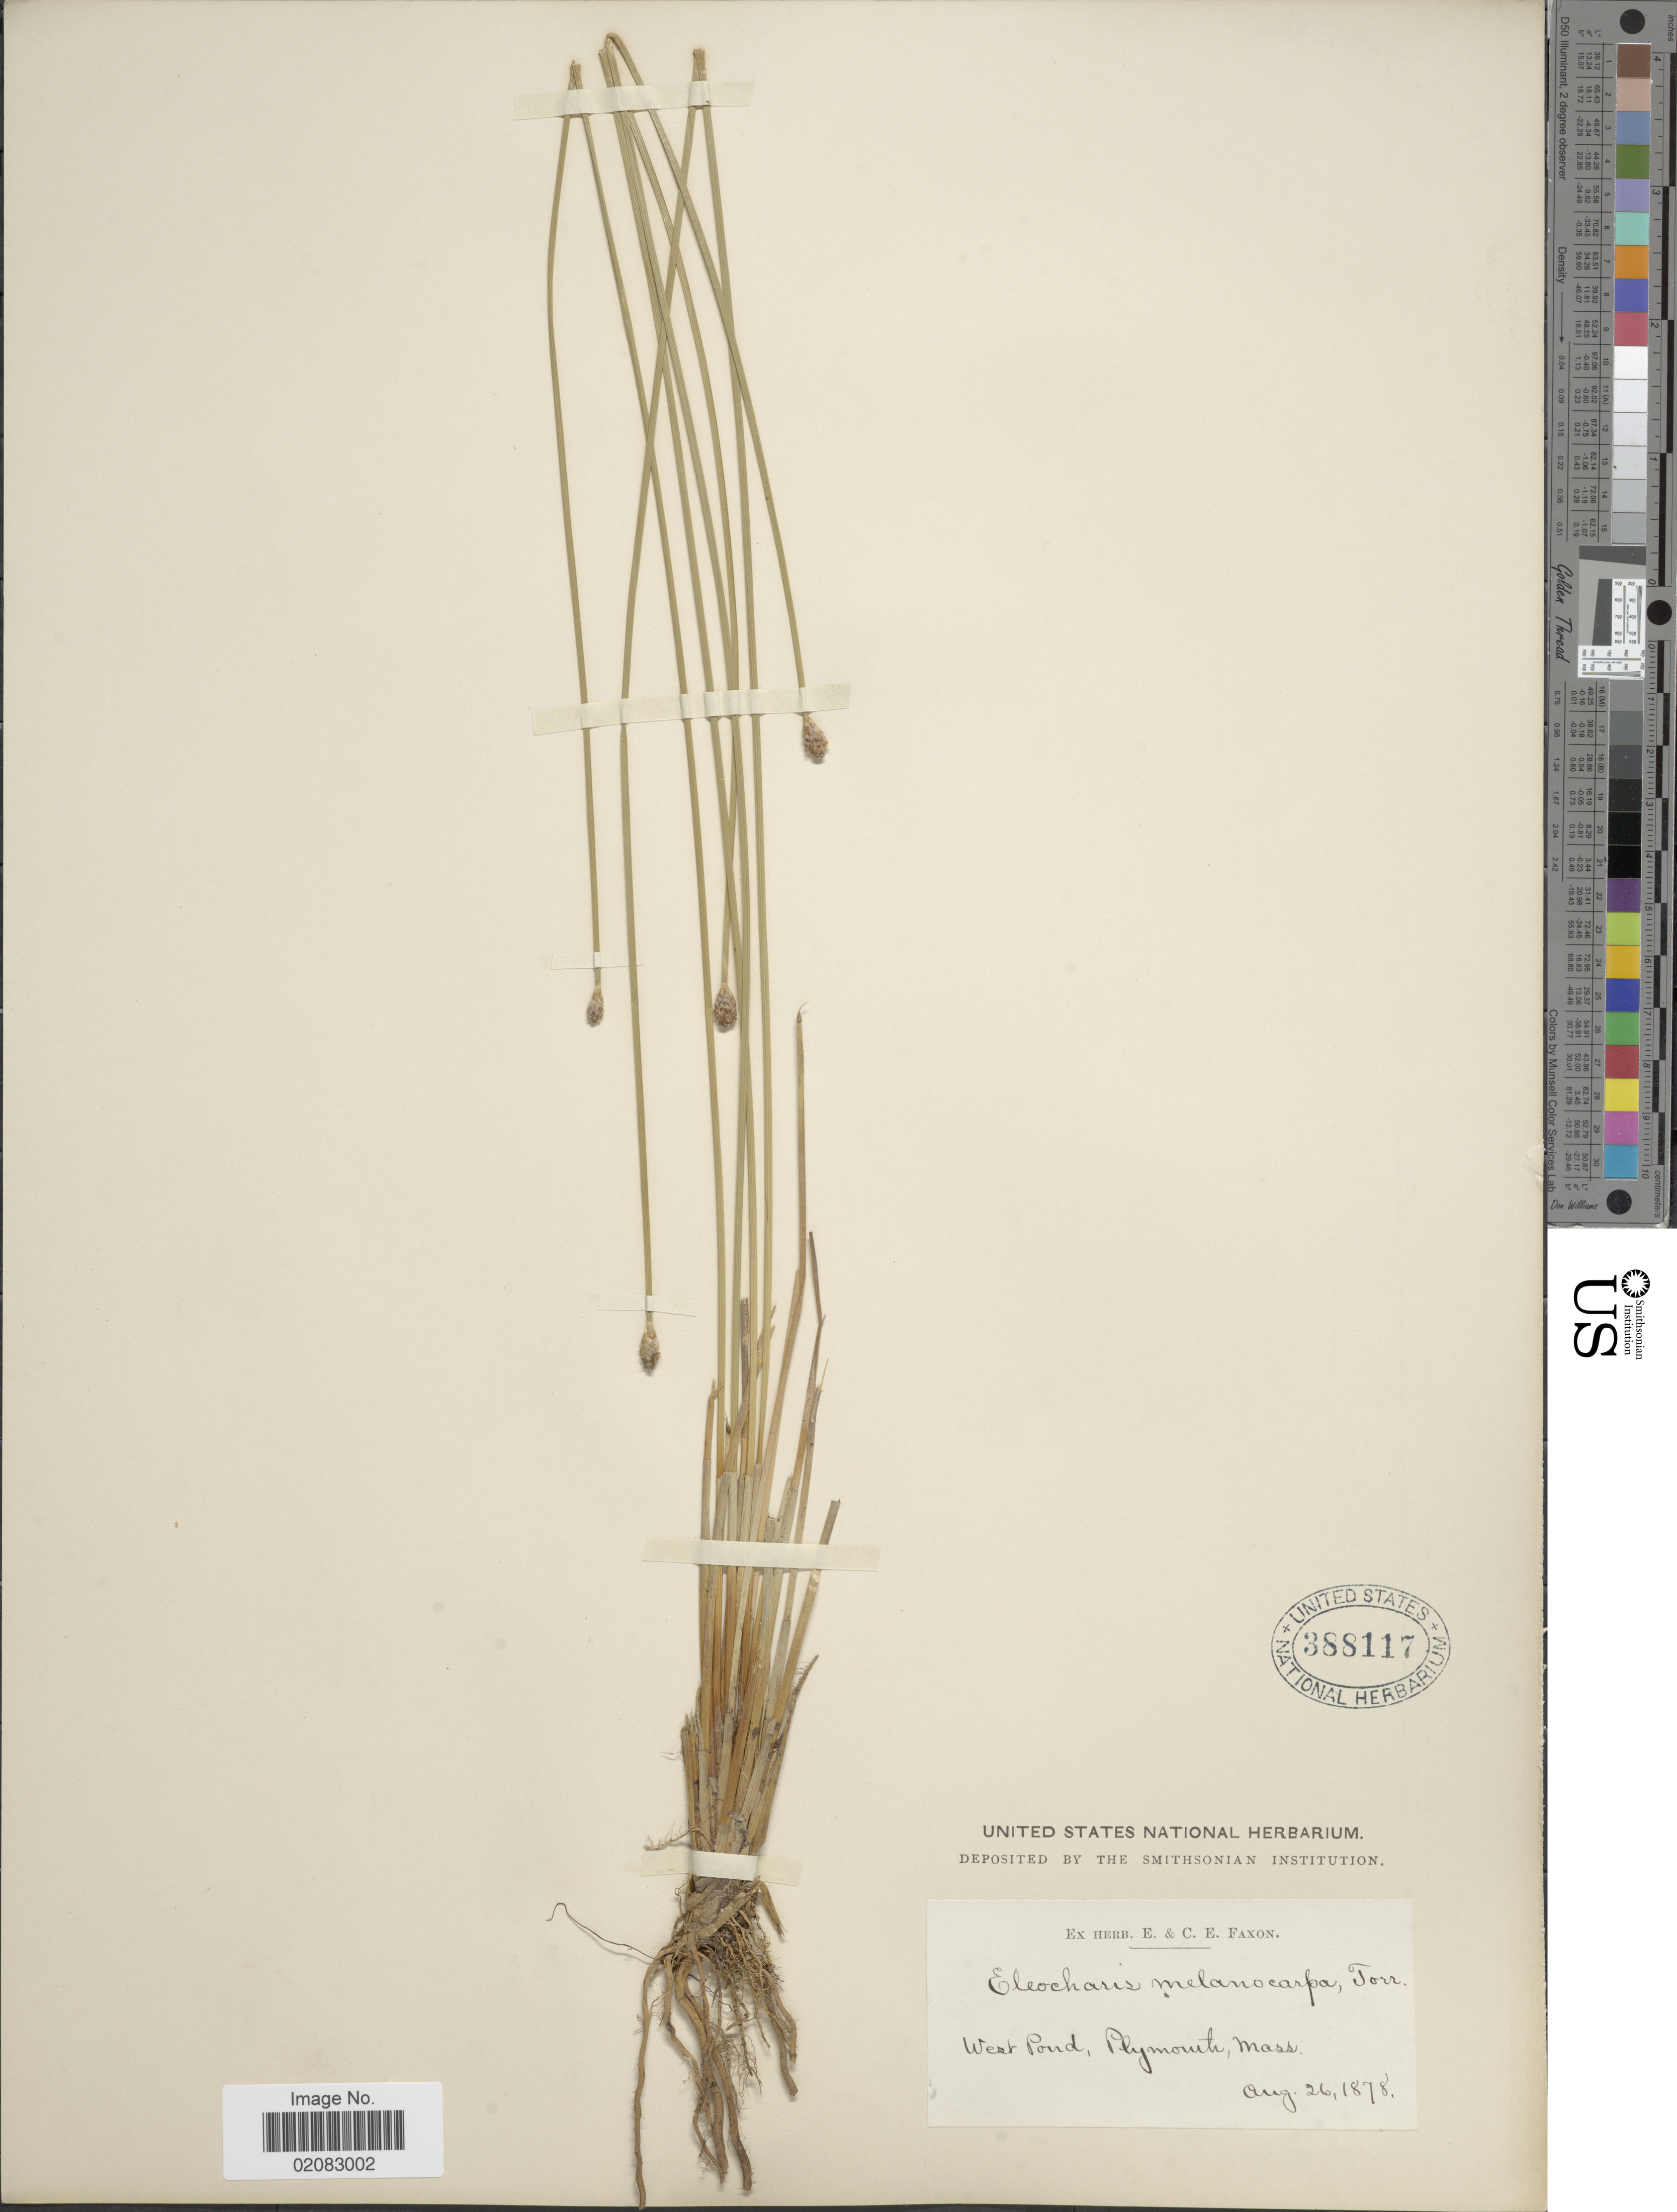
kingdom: Plantae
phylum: Tracheophyta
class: Liliopsida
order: Poales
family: Cyperaceae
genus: Eleocharis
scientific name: Eleocharis melanocarpa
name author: Torr.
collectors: ex herb. E. & C.E. Faxon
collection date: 1878-08-26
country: United States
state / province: Massachusetts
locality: West Pond, Plymouth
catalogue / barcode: US 388117